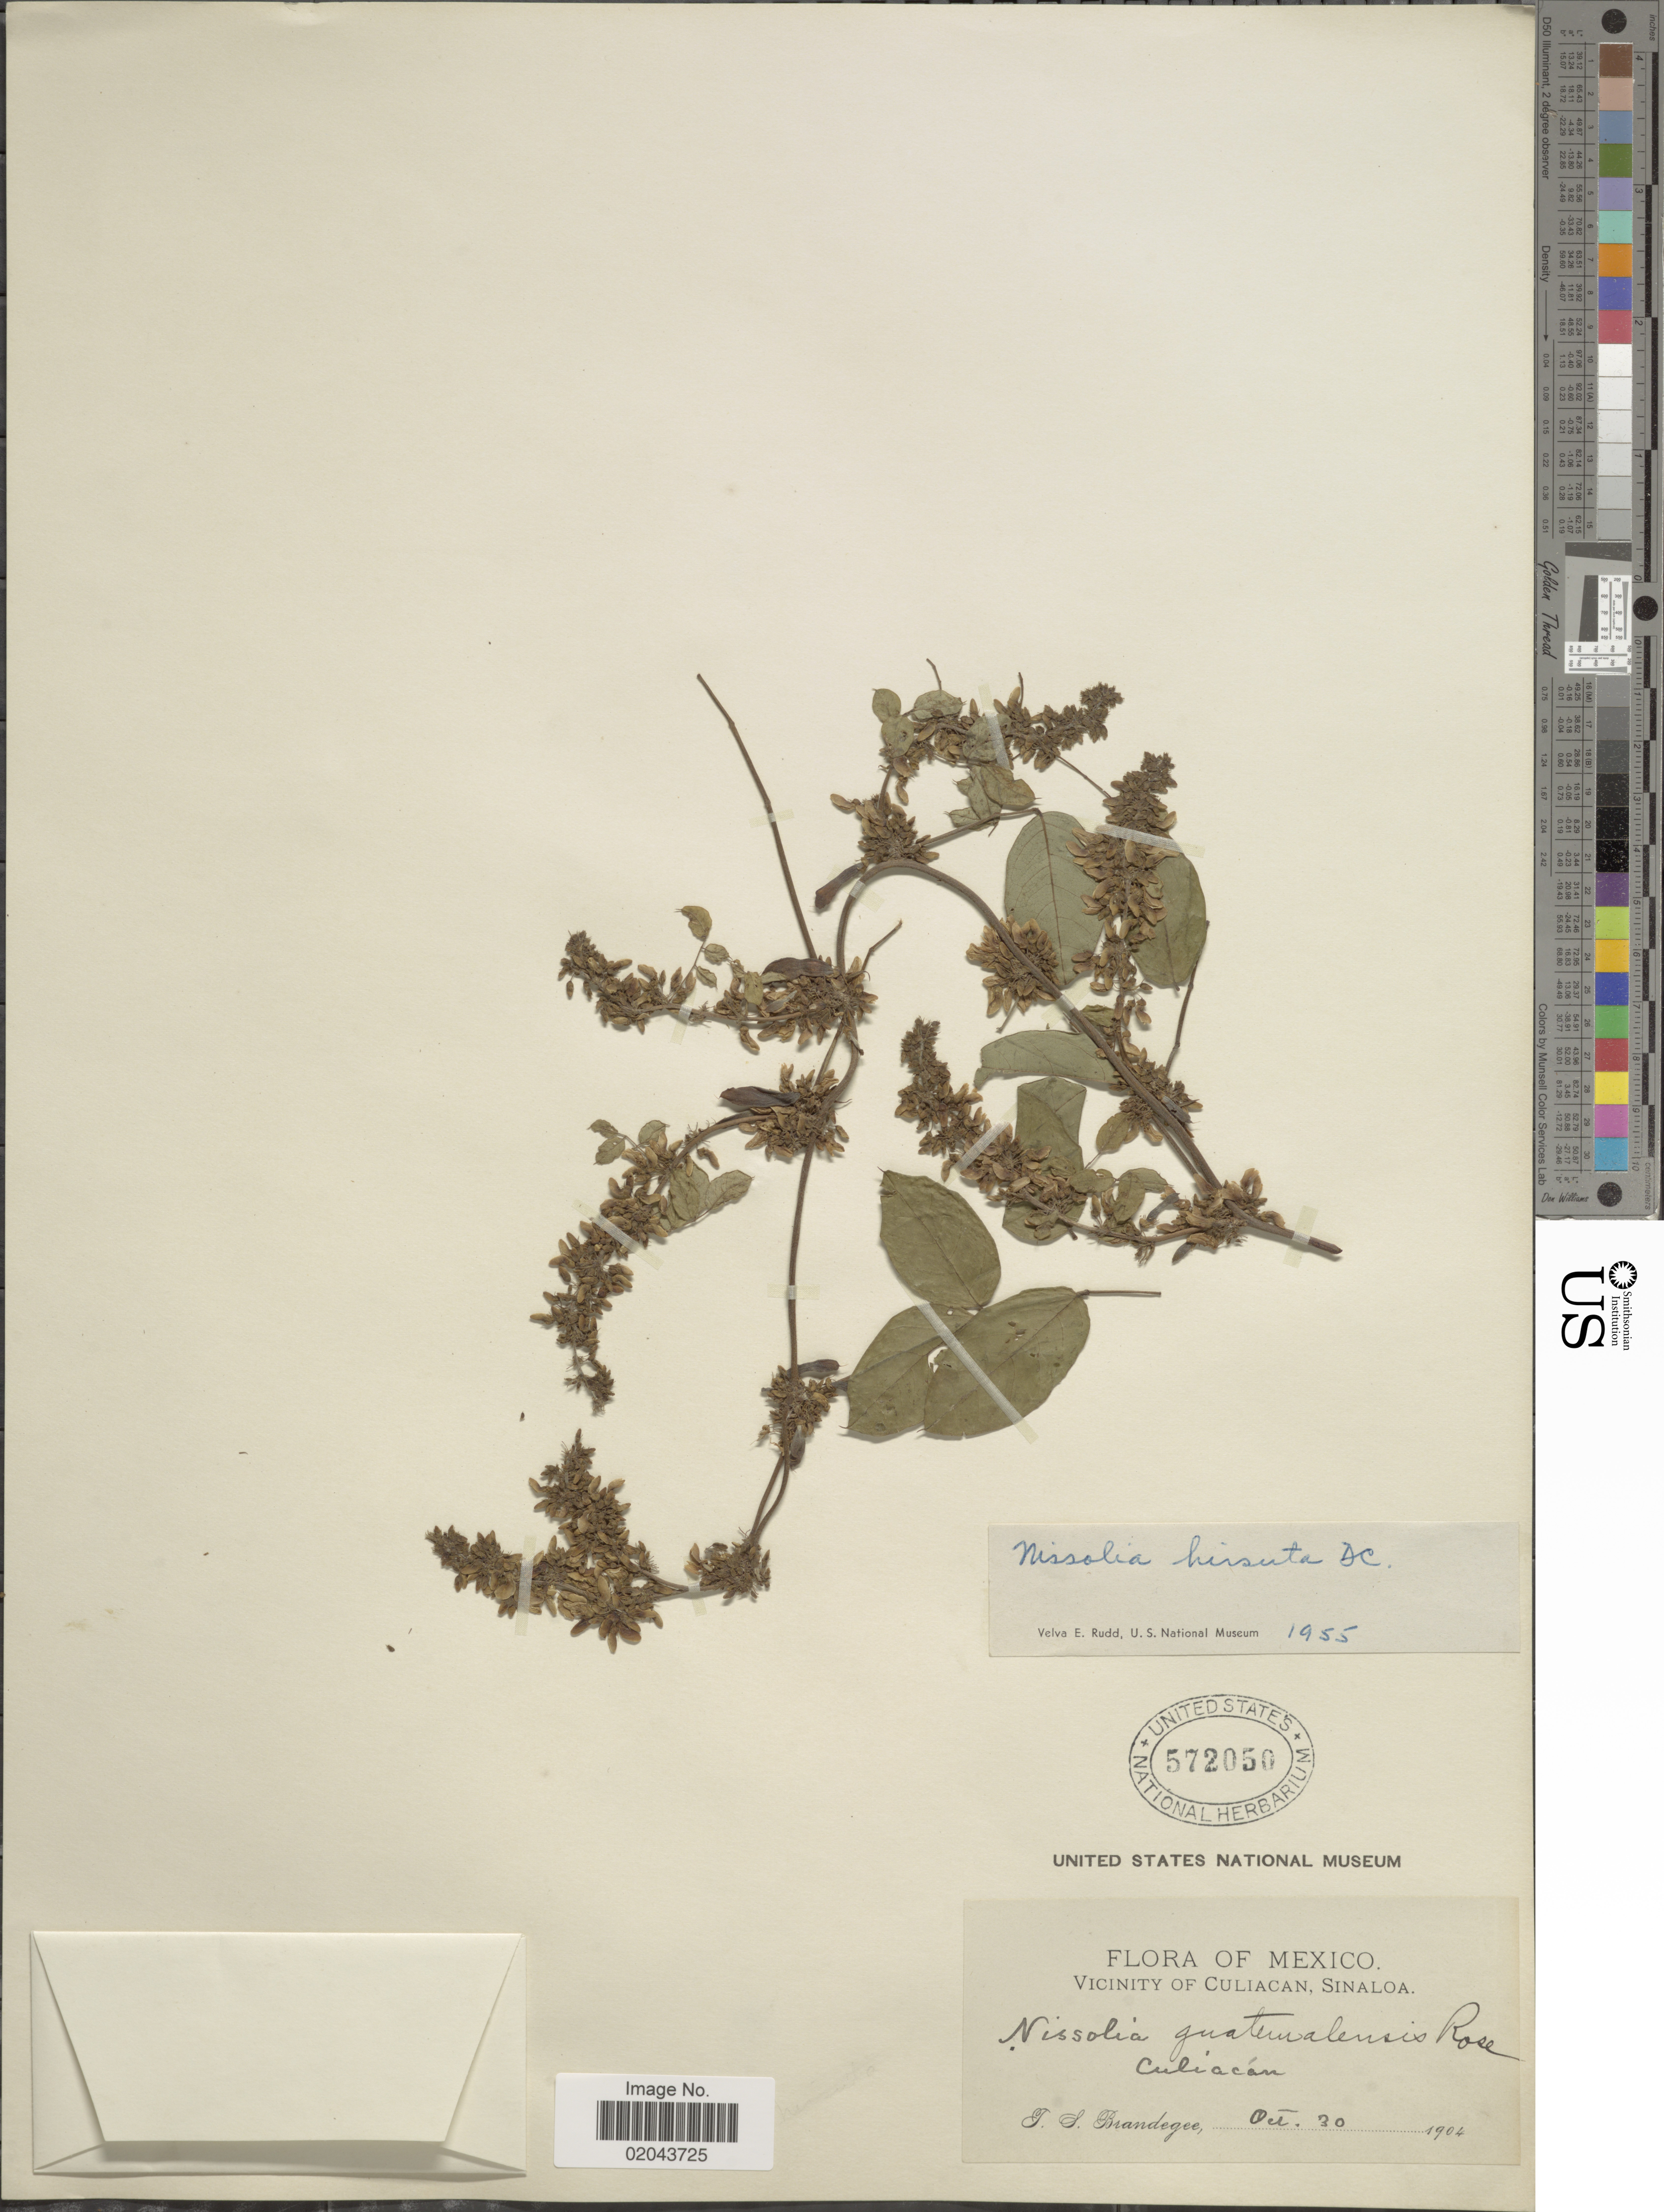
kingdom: Plantae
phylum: Tracheophyta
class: Magnoliopsida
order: Fabales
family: Fabaceae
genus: Nissolia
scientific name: Nissolia microptera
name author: Poir.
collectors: T. S. Brandegee (herbarium)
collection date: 1904-10-30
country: Mexico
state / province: Sinaloa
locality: Culiacan, vicinity of Culiacan.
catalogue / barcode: US 572050